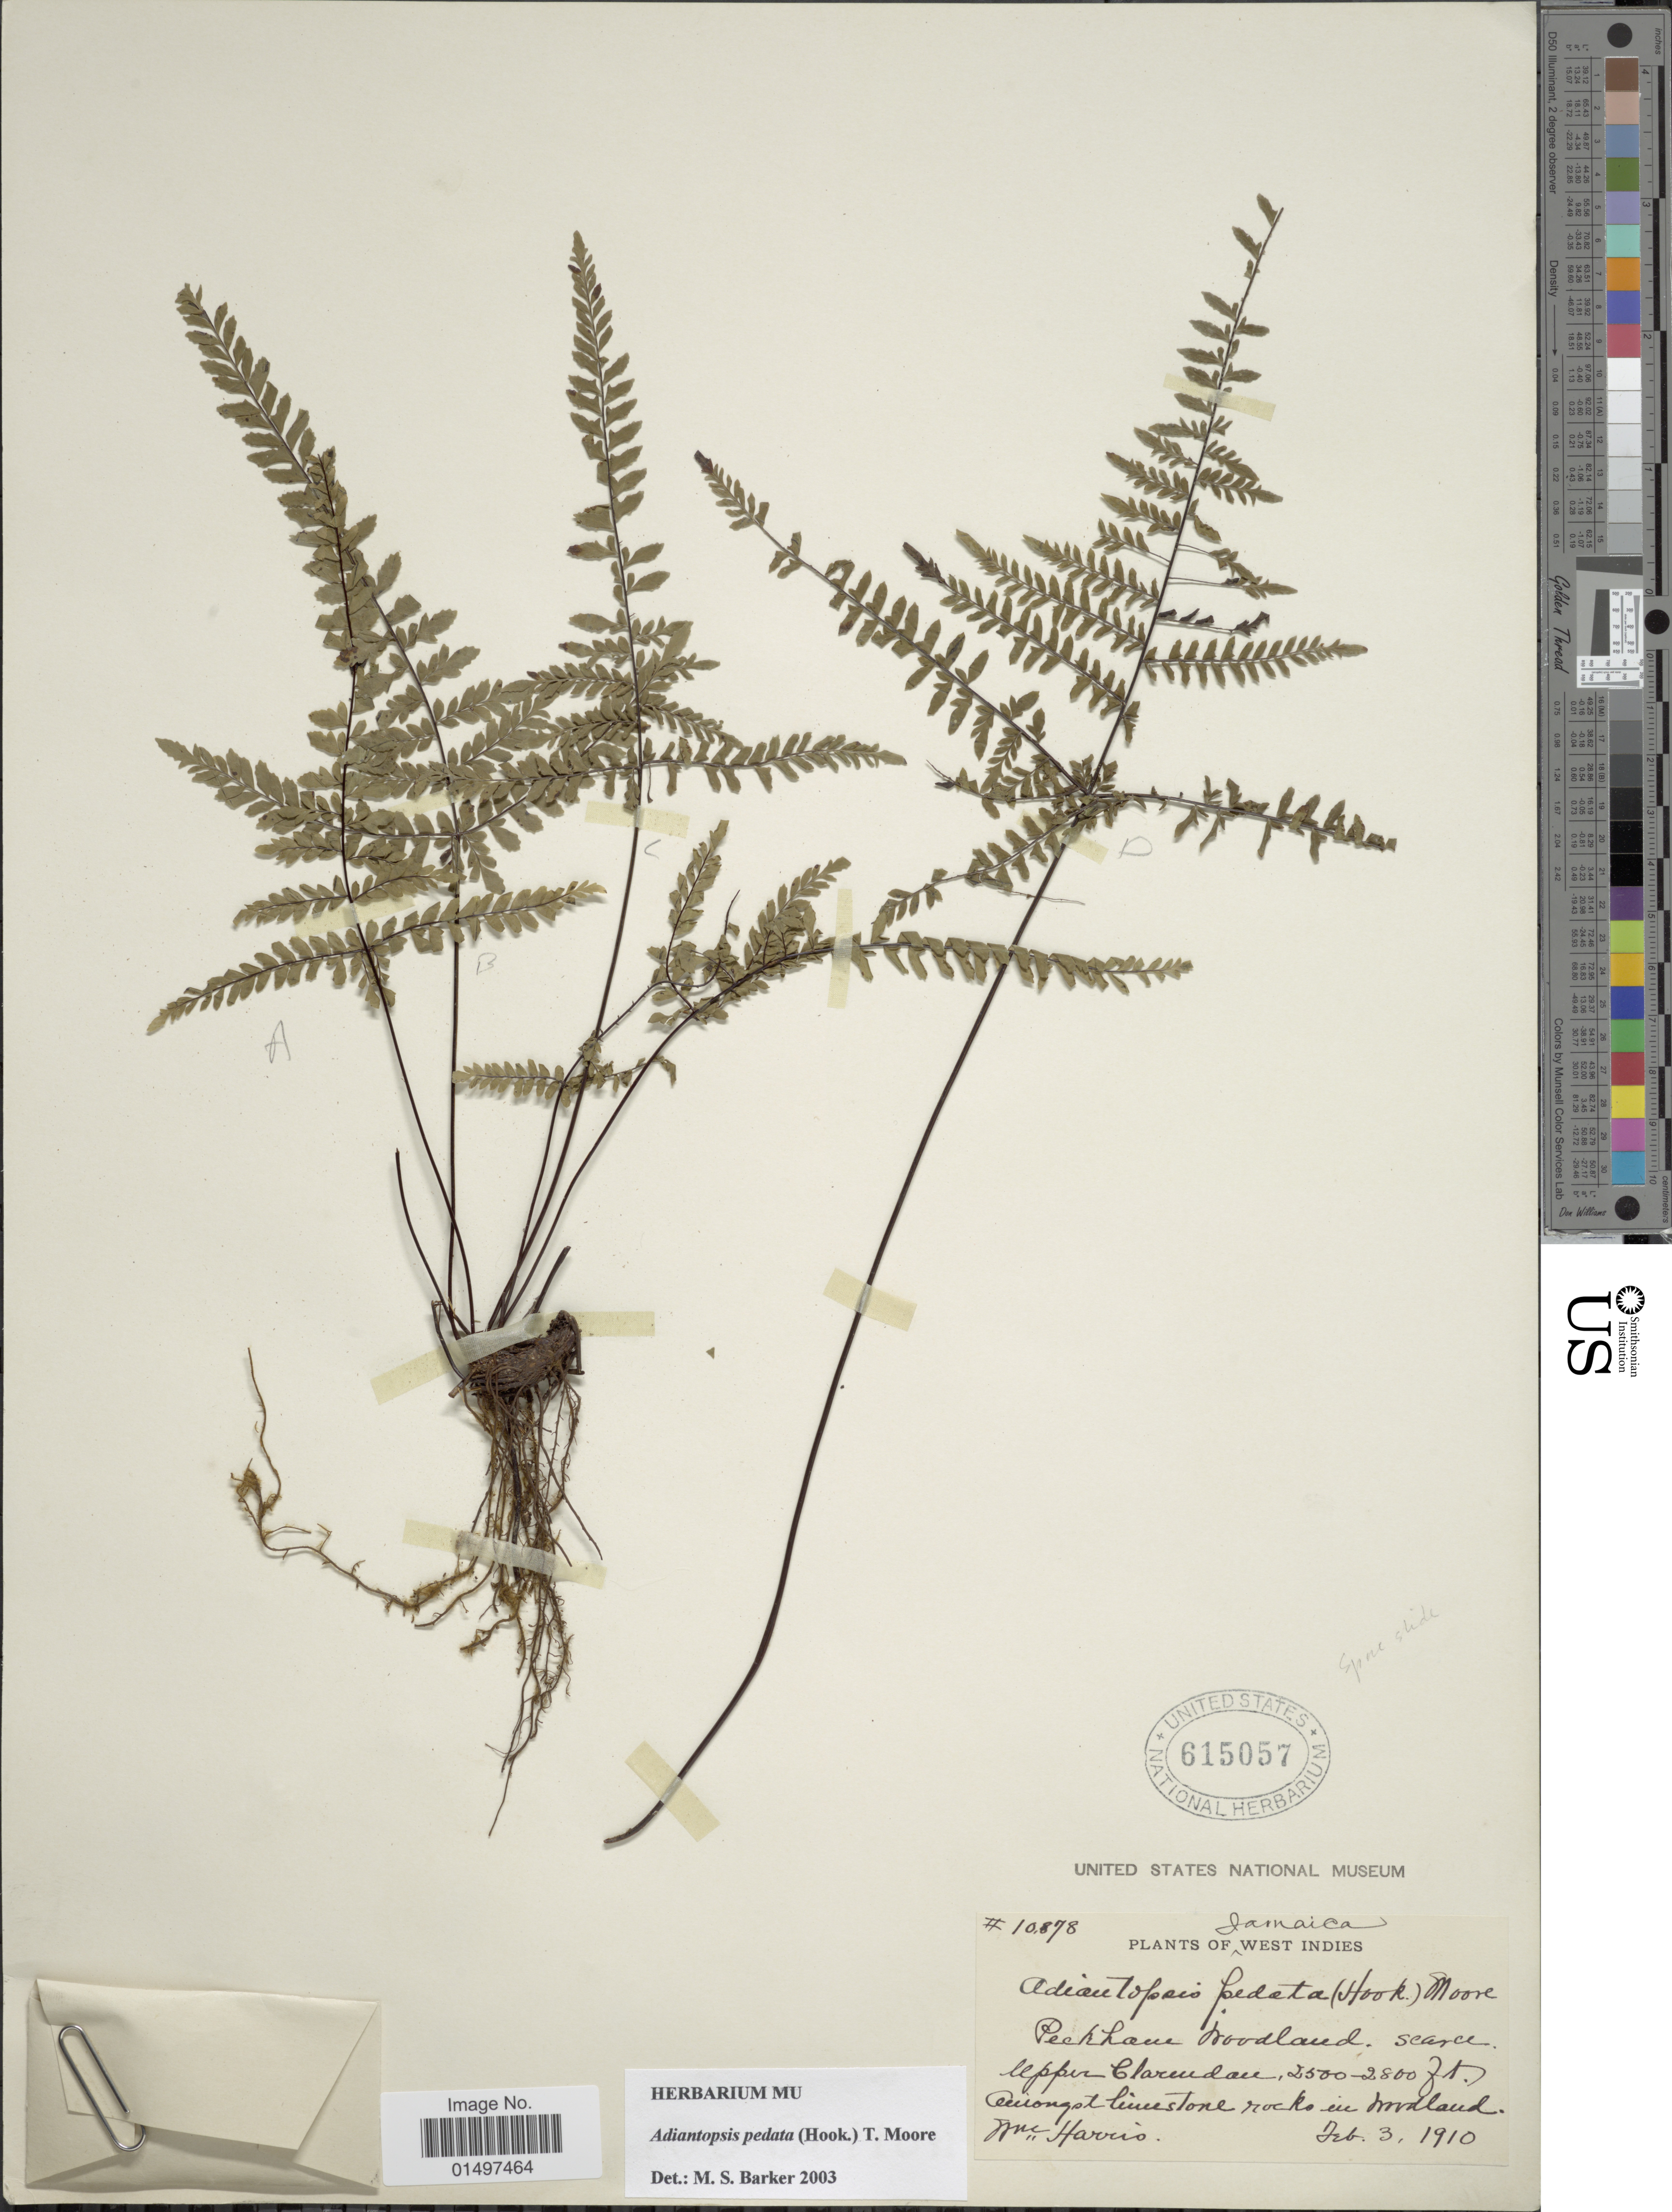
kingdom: Plantae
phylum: Tracheophyta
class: Polypodiopsida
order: Polypodiales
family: Pteridaceae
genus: Adiantopsis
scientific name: Adiantopsis pedata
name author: (Hook.) T. Moore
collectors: W. Harris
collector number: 10878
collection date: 1910-02-03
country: Jamaica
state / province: Clarendon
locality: West Indies. Peckham Woodland. Upper Clarendon.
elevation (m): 762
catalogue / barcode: US 615057